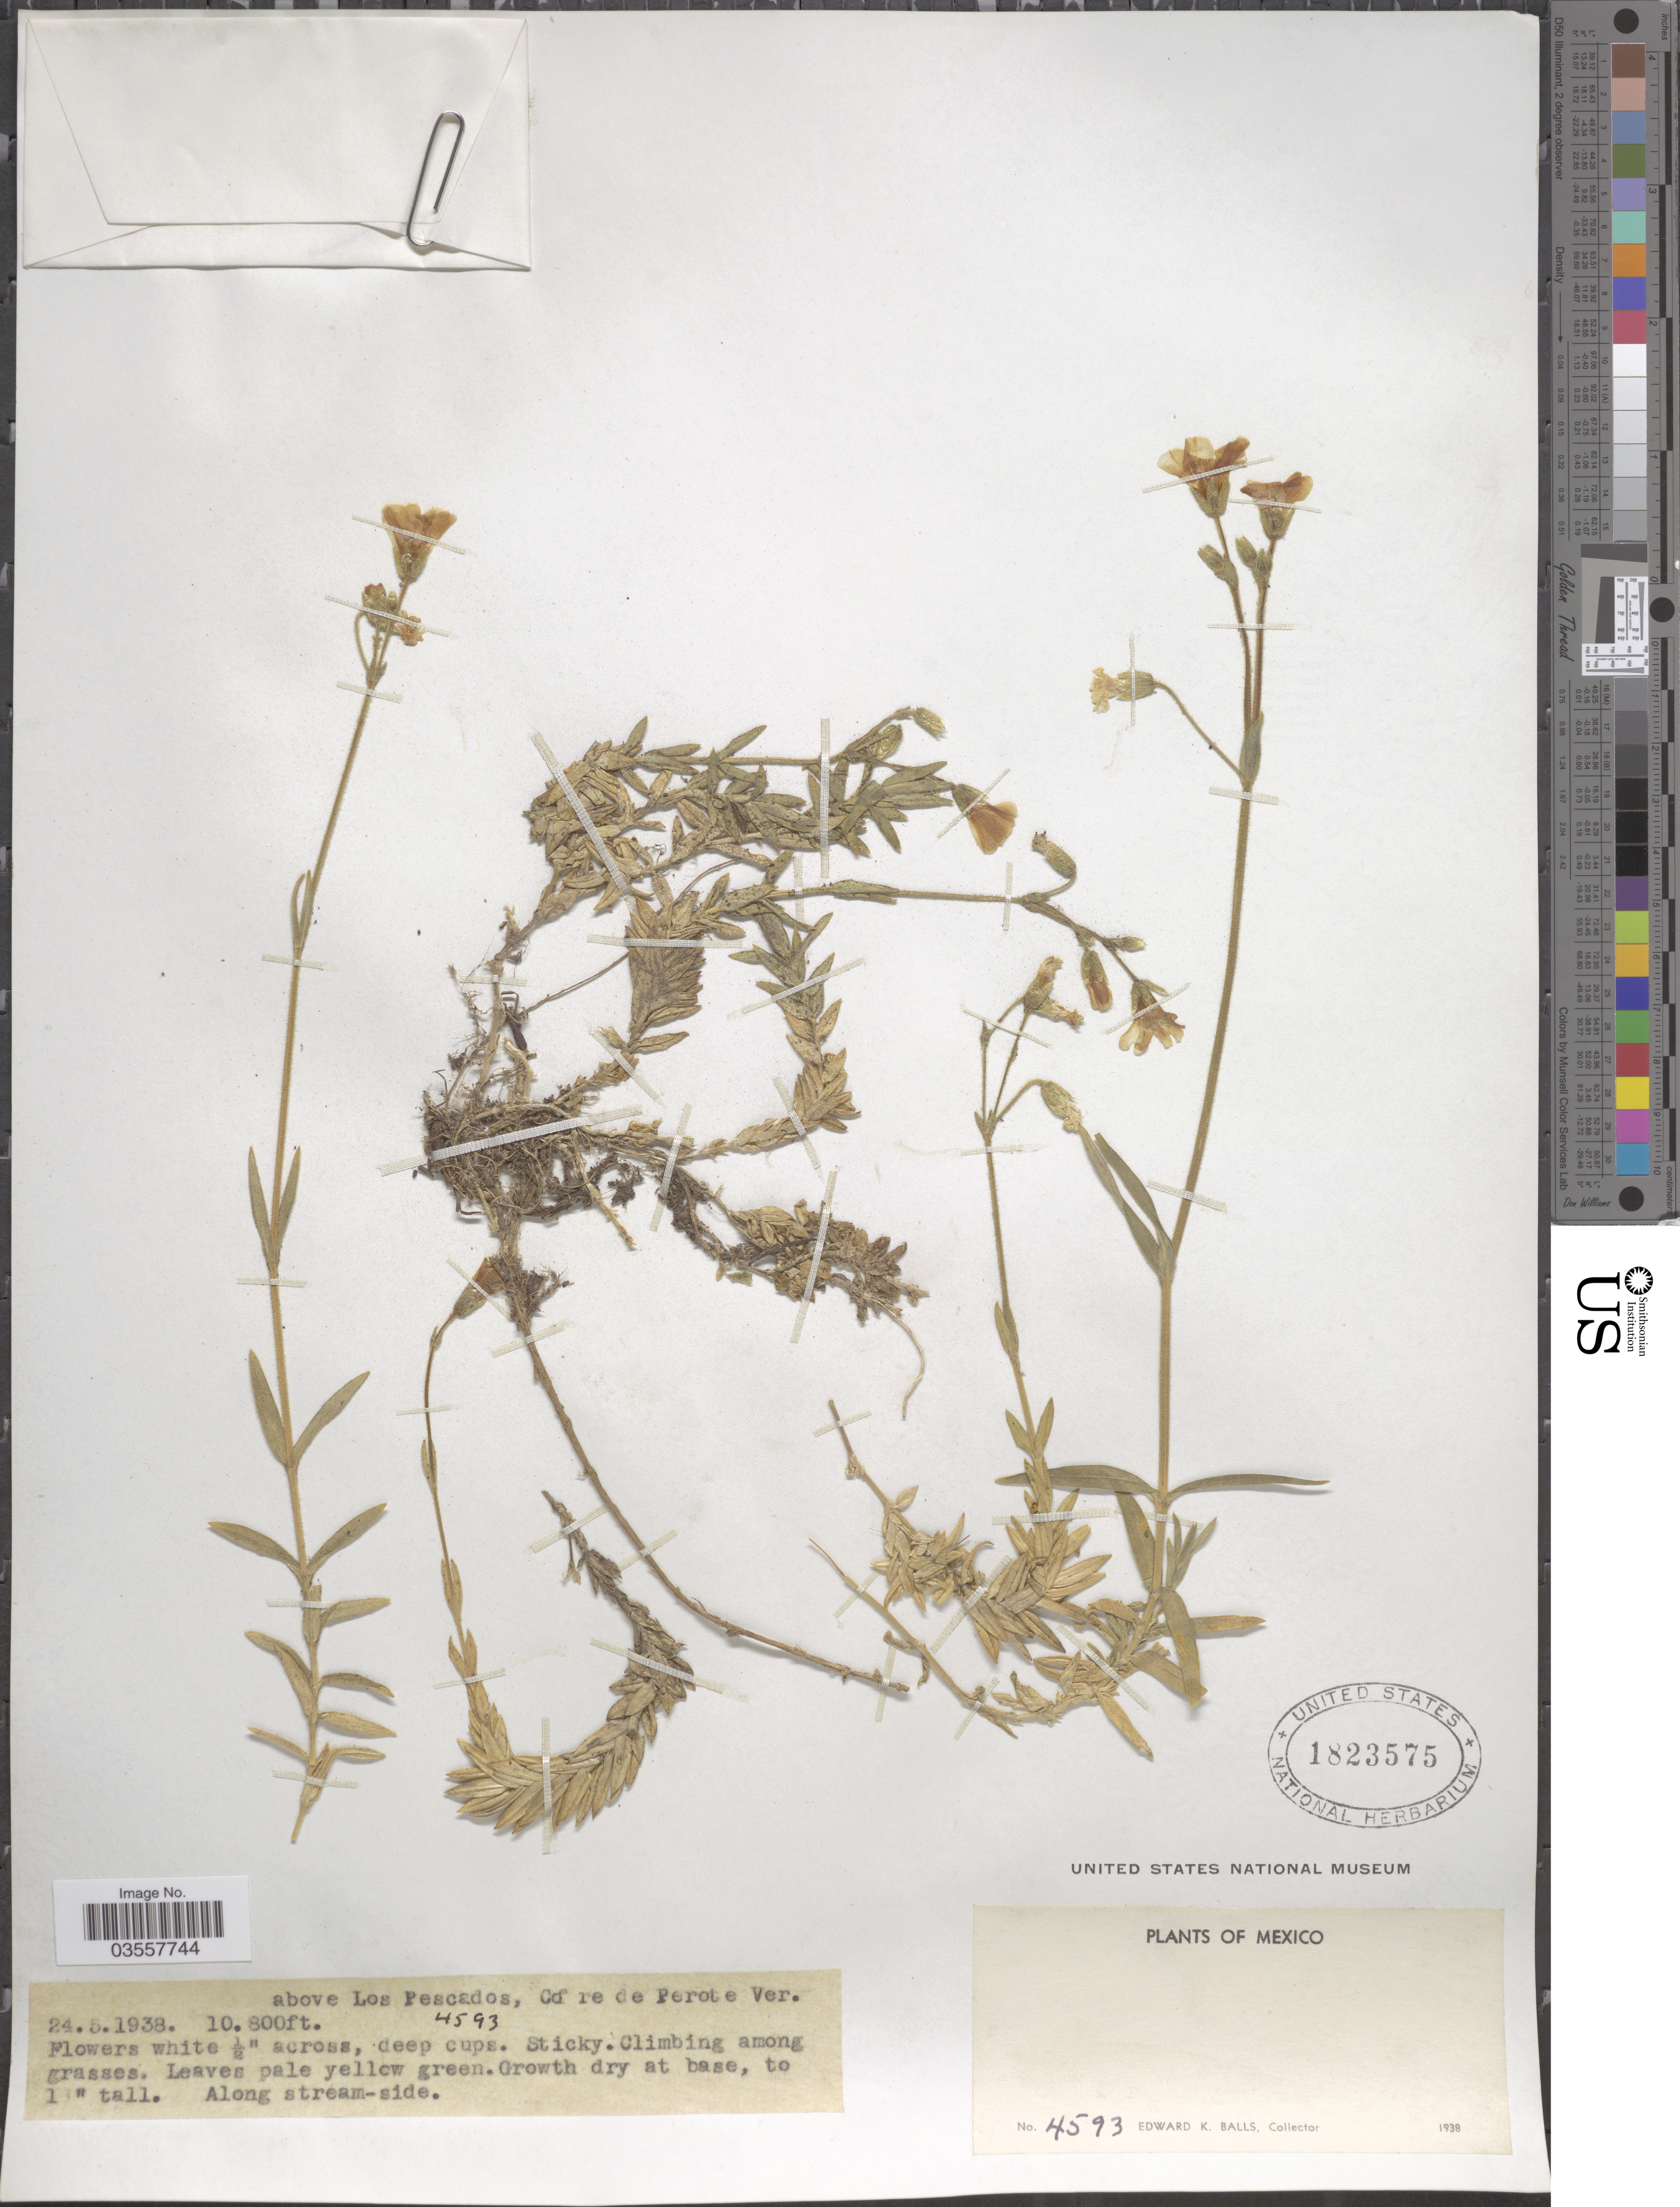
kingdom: Plantae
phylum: Tracheophyta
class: Magnoliopsida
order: Caryophyllales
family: Caryophyllaceae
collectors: E. K. Balls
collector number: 4593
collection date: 1938-05-24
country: Mexico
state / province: Veracruz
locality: Above Los Pescados, Cofre de Perote Ver.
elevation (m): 3292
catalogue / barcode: US 1823575